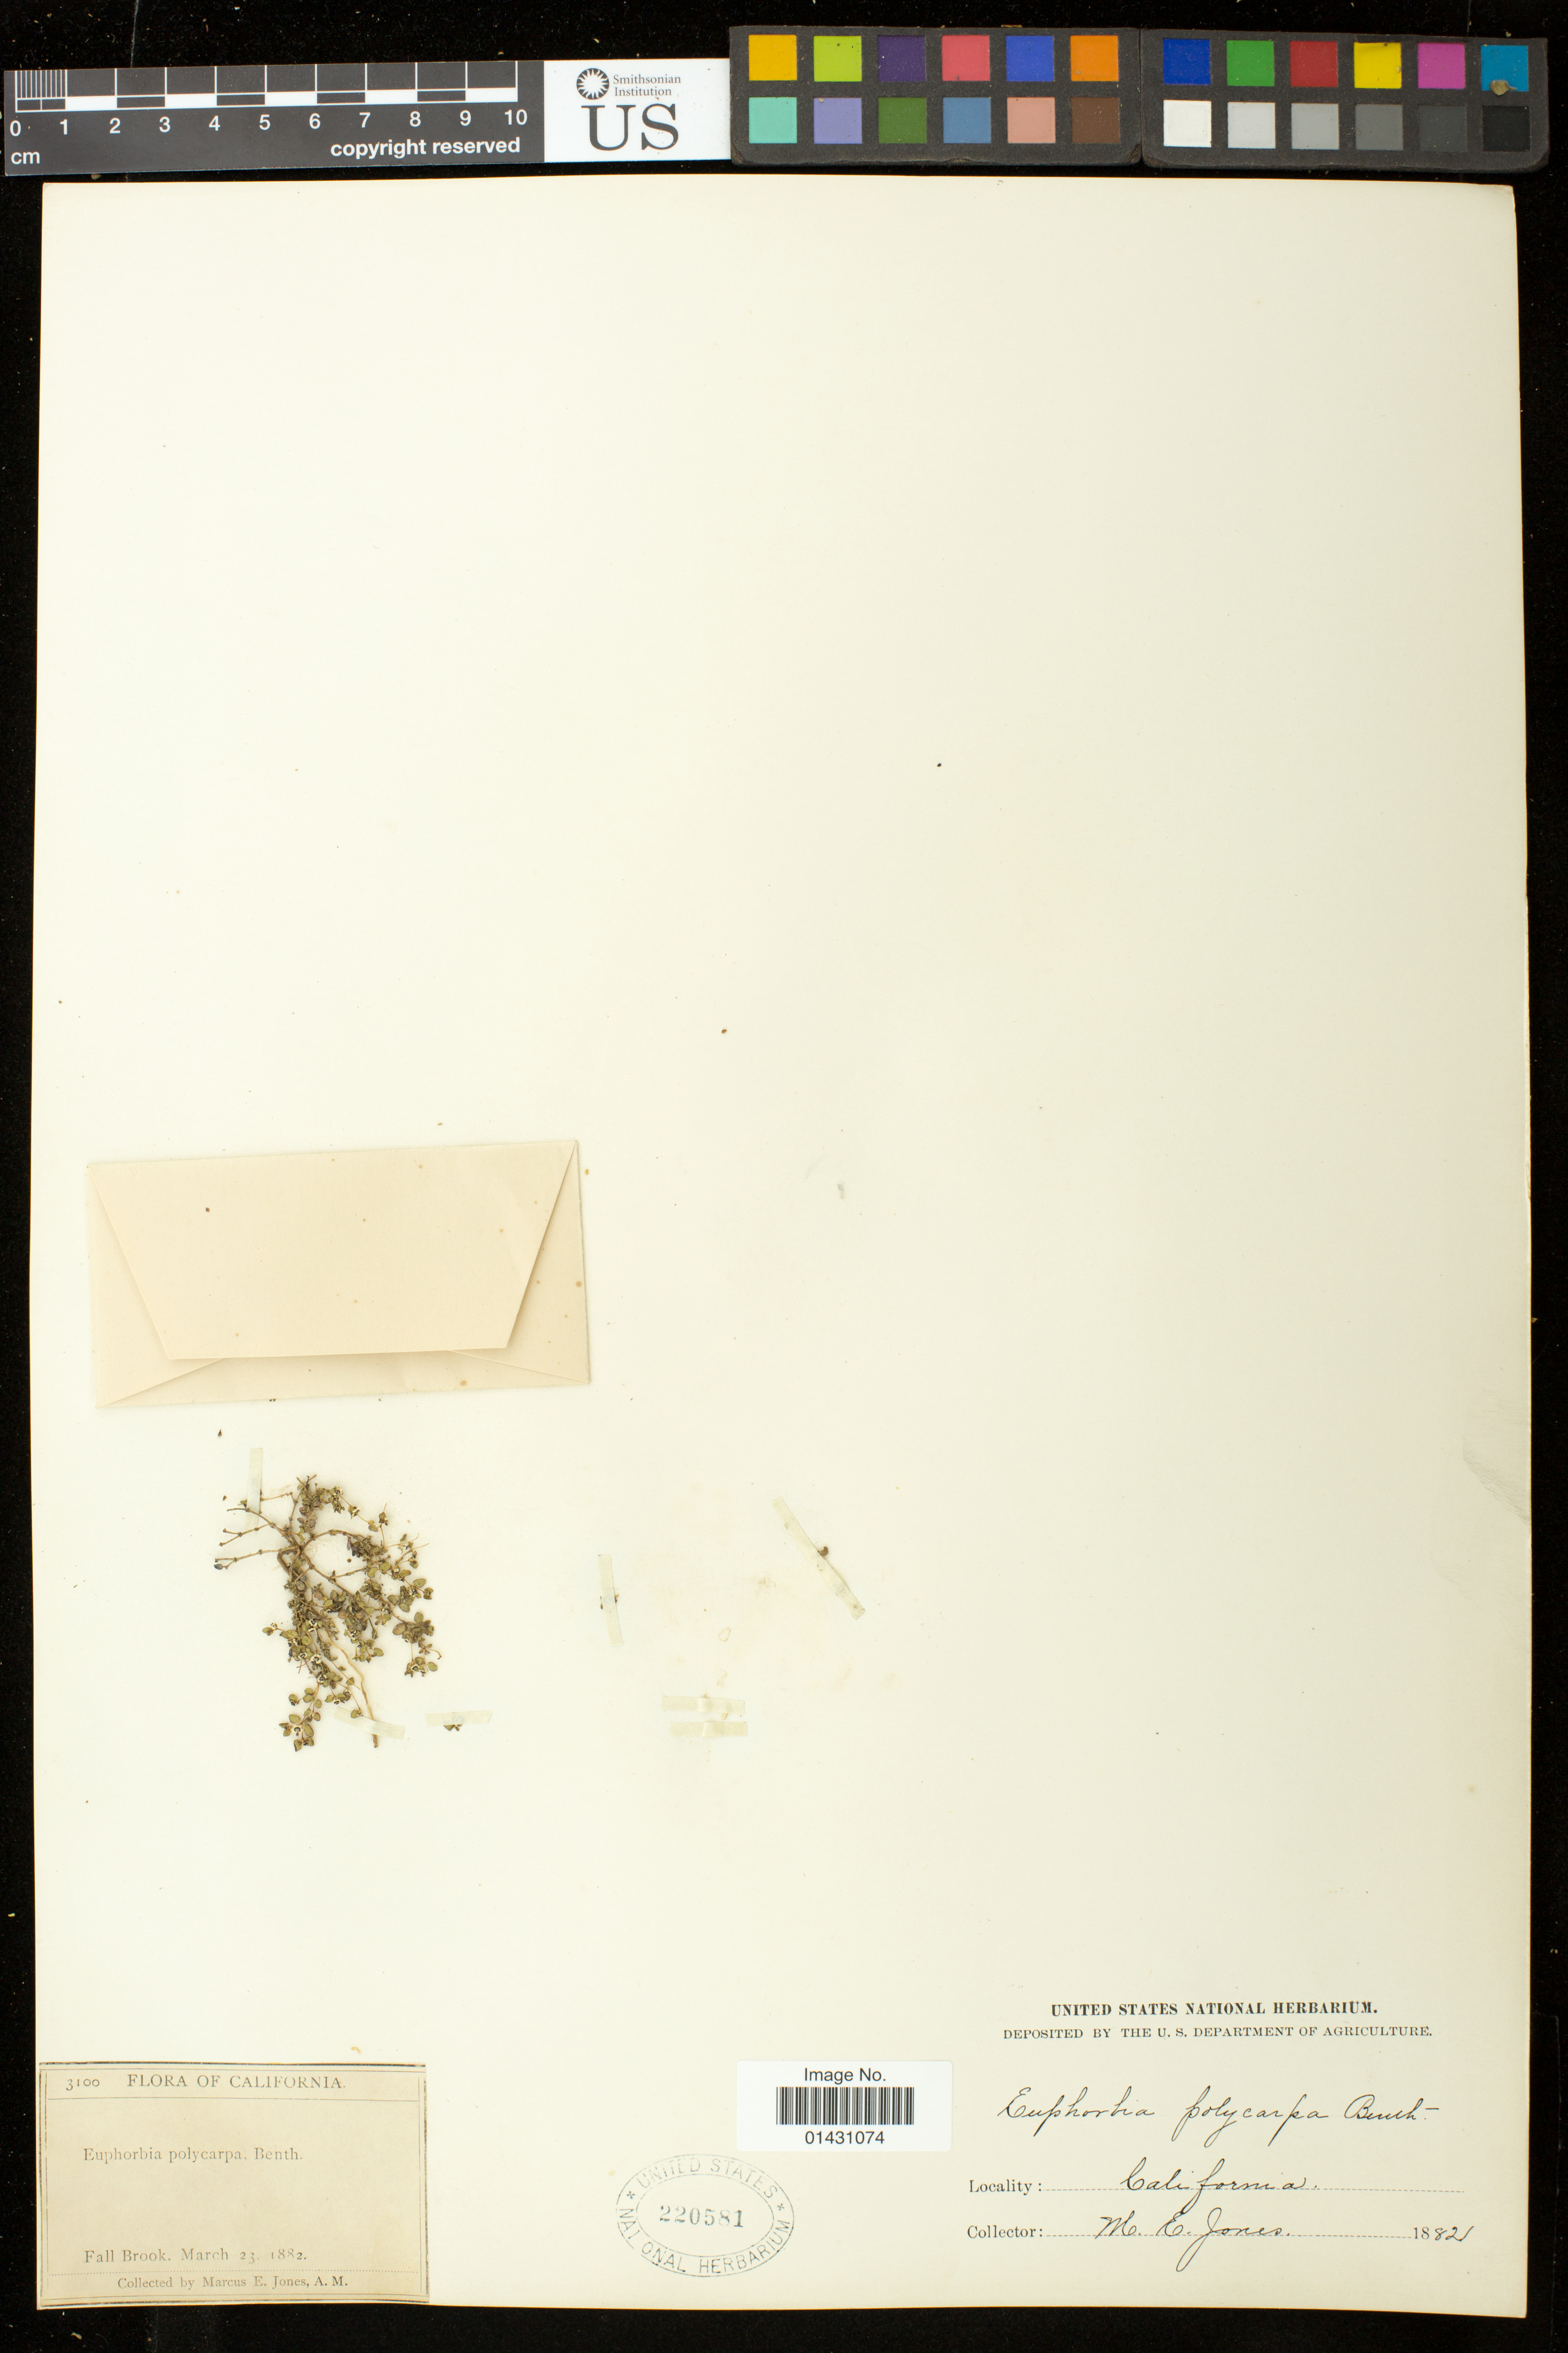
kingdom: Plantae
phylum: Tracheophyta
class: Magnoliopsida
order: Malpighiales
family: Euphorbiaceae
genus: Euphorbia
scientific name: Euphorbia polycarpa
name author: Benth.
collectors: M. E. Jones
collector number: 3100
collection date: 1882-03-23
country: United States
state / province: California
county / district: San Diego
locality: Fall Brook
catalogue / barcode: US 220581